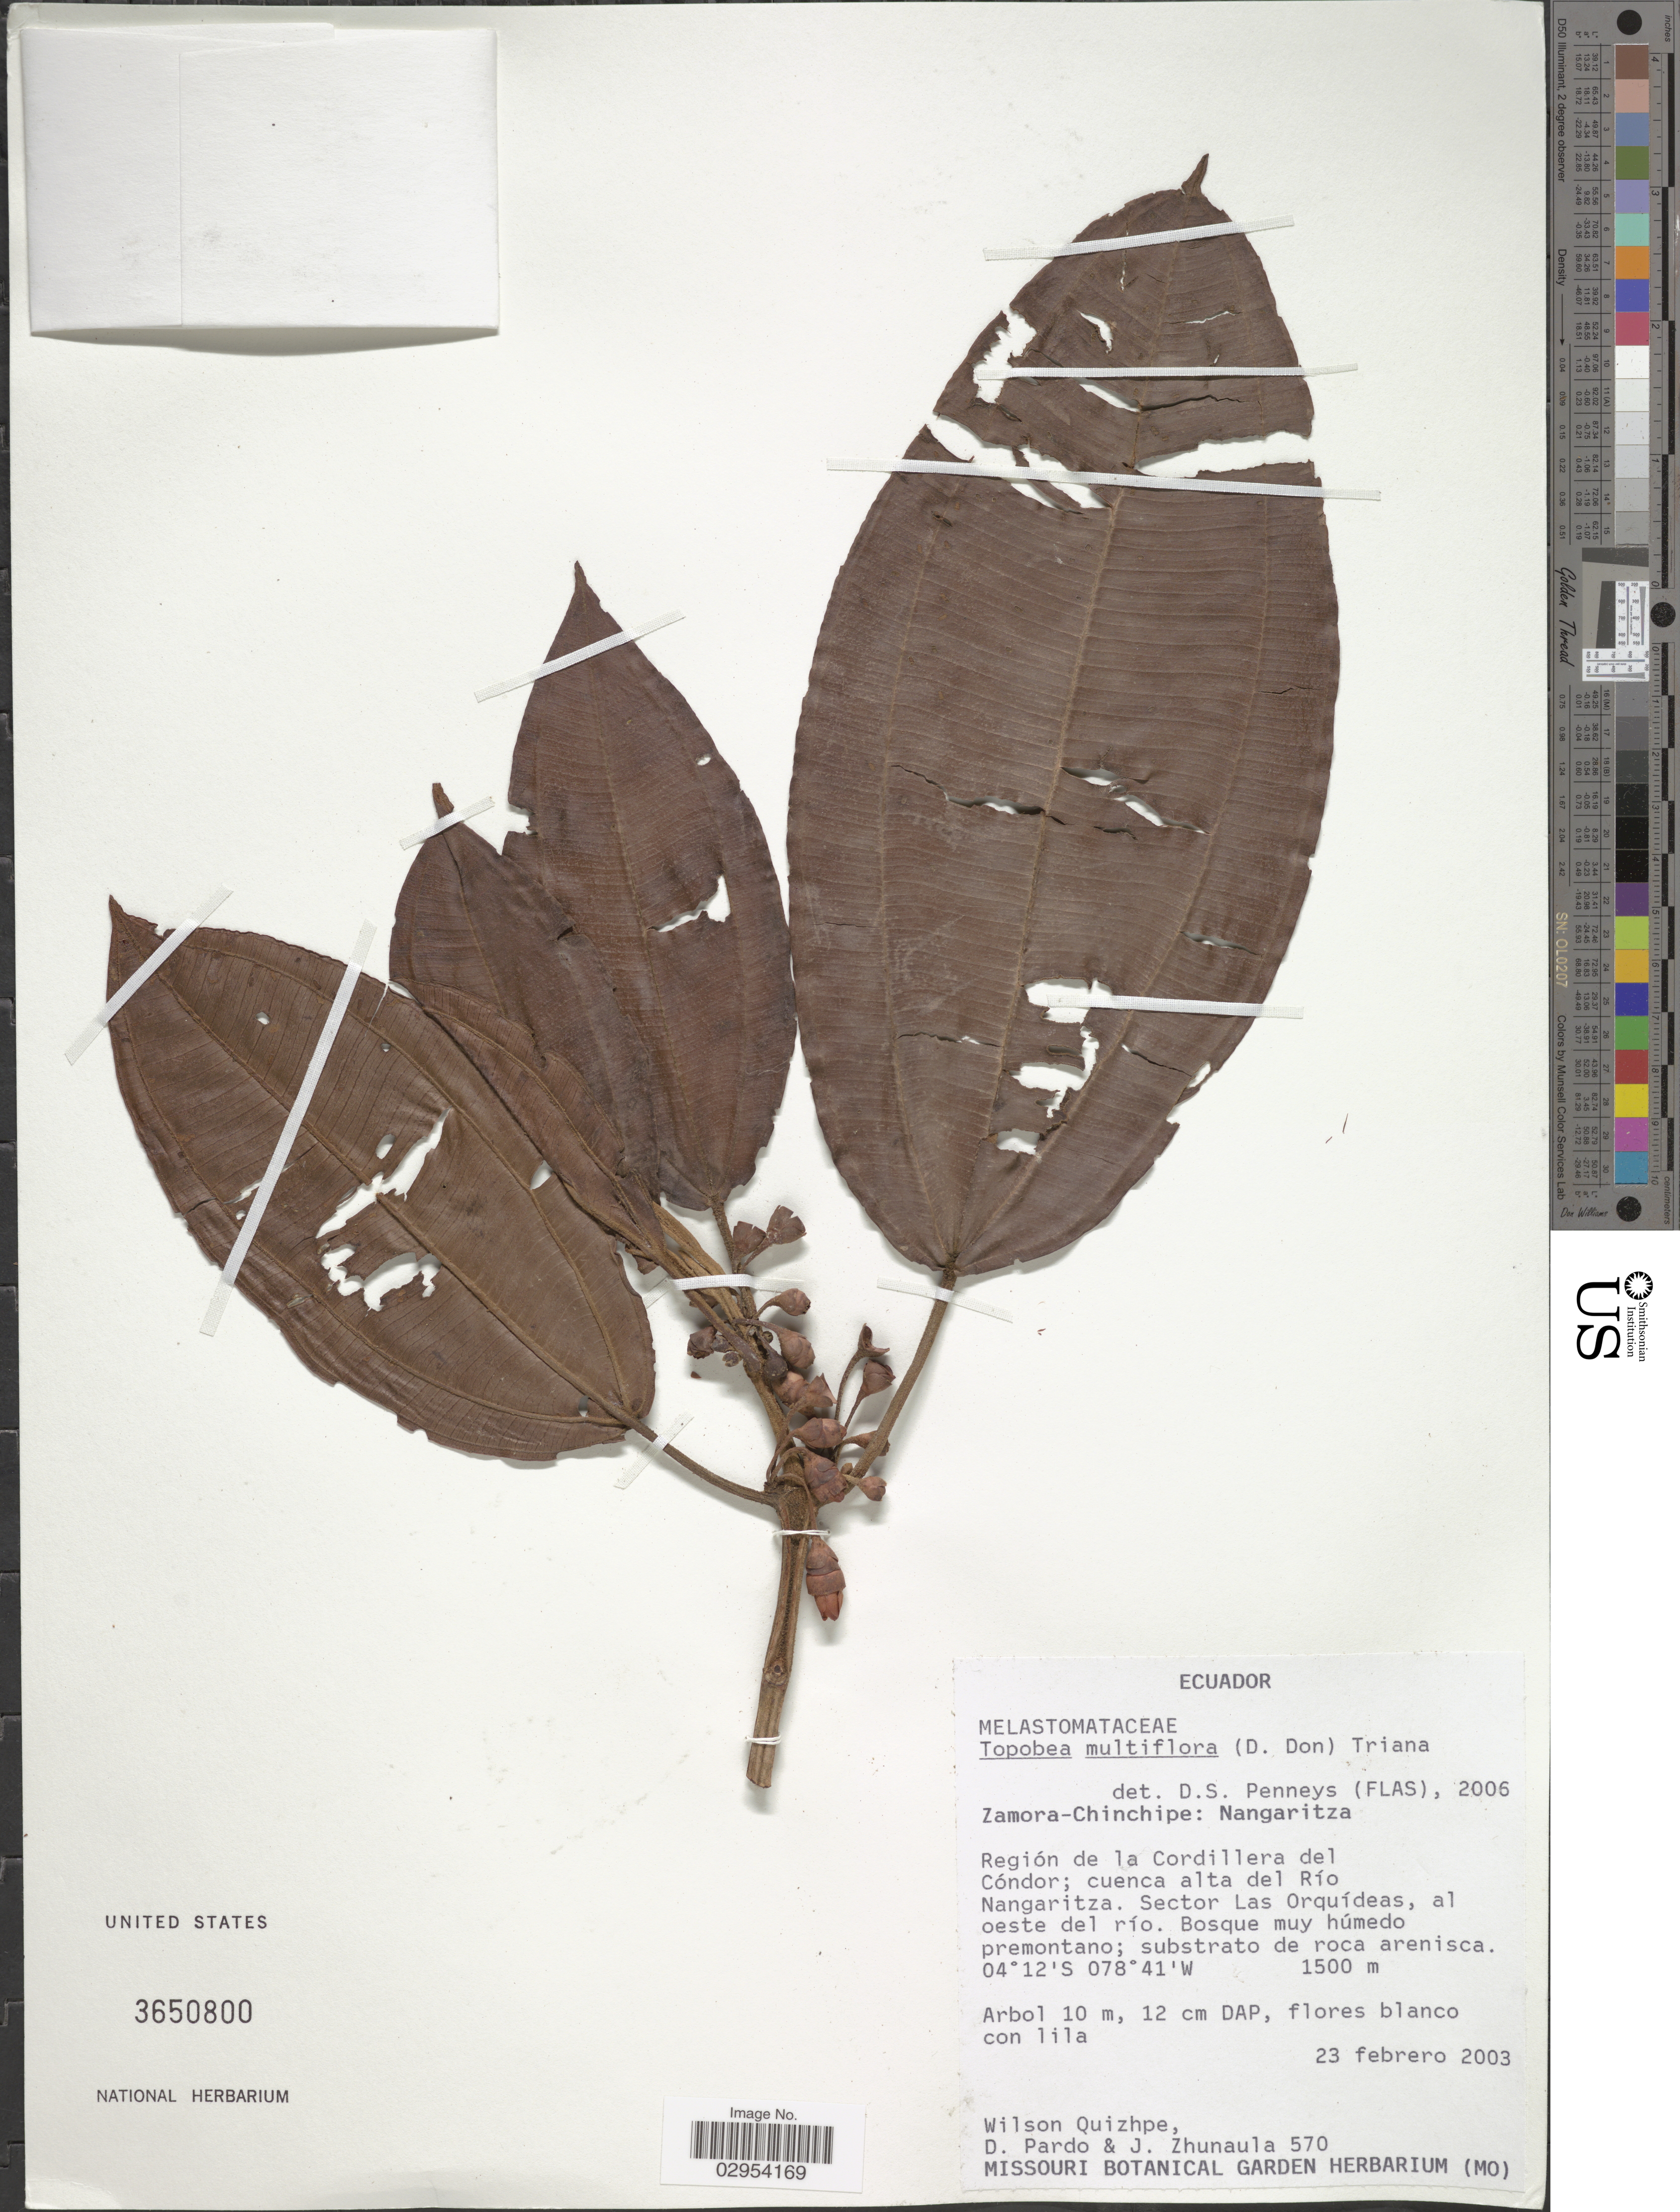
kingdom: Plantae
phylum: Tracheophyta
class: Magnoliopsida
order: Myrtales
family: Melastomataceae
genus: Topobea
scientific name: Topobea multiflora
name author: (D. Don) Triana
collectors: W. Quizhpe, D. Pardo & J. Zhunaula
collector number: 570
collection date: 2003-02-23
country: Ecuador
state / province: Zamora-Chinchipe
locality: Nangaritza, Región de la Cordillera del Cóndor; cuenca alta del Río Nangaritza. Sector Las Orquídeas, al oeste del río.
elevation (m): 1500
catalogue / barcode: US 3650800